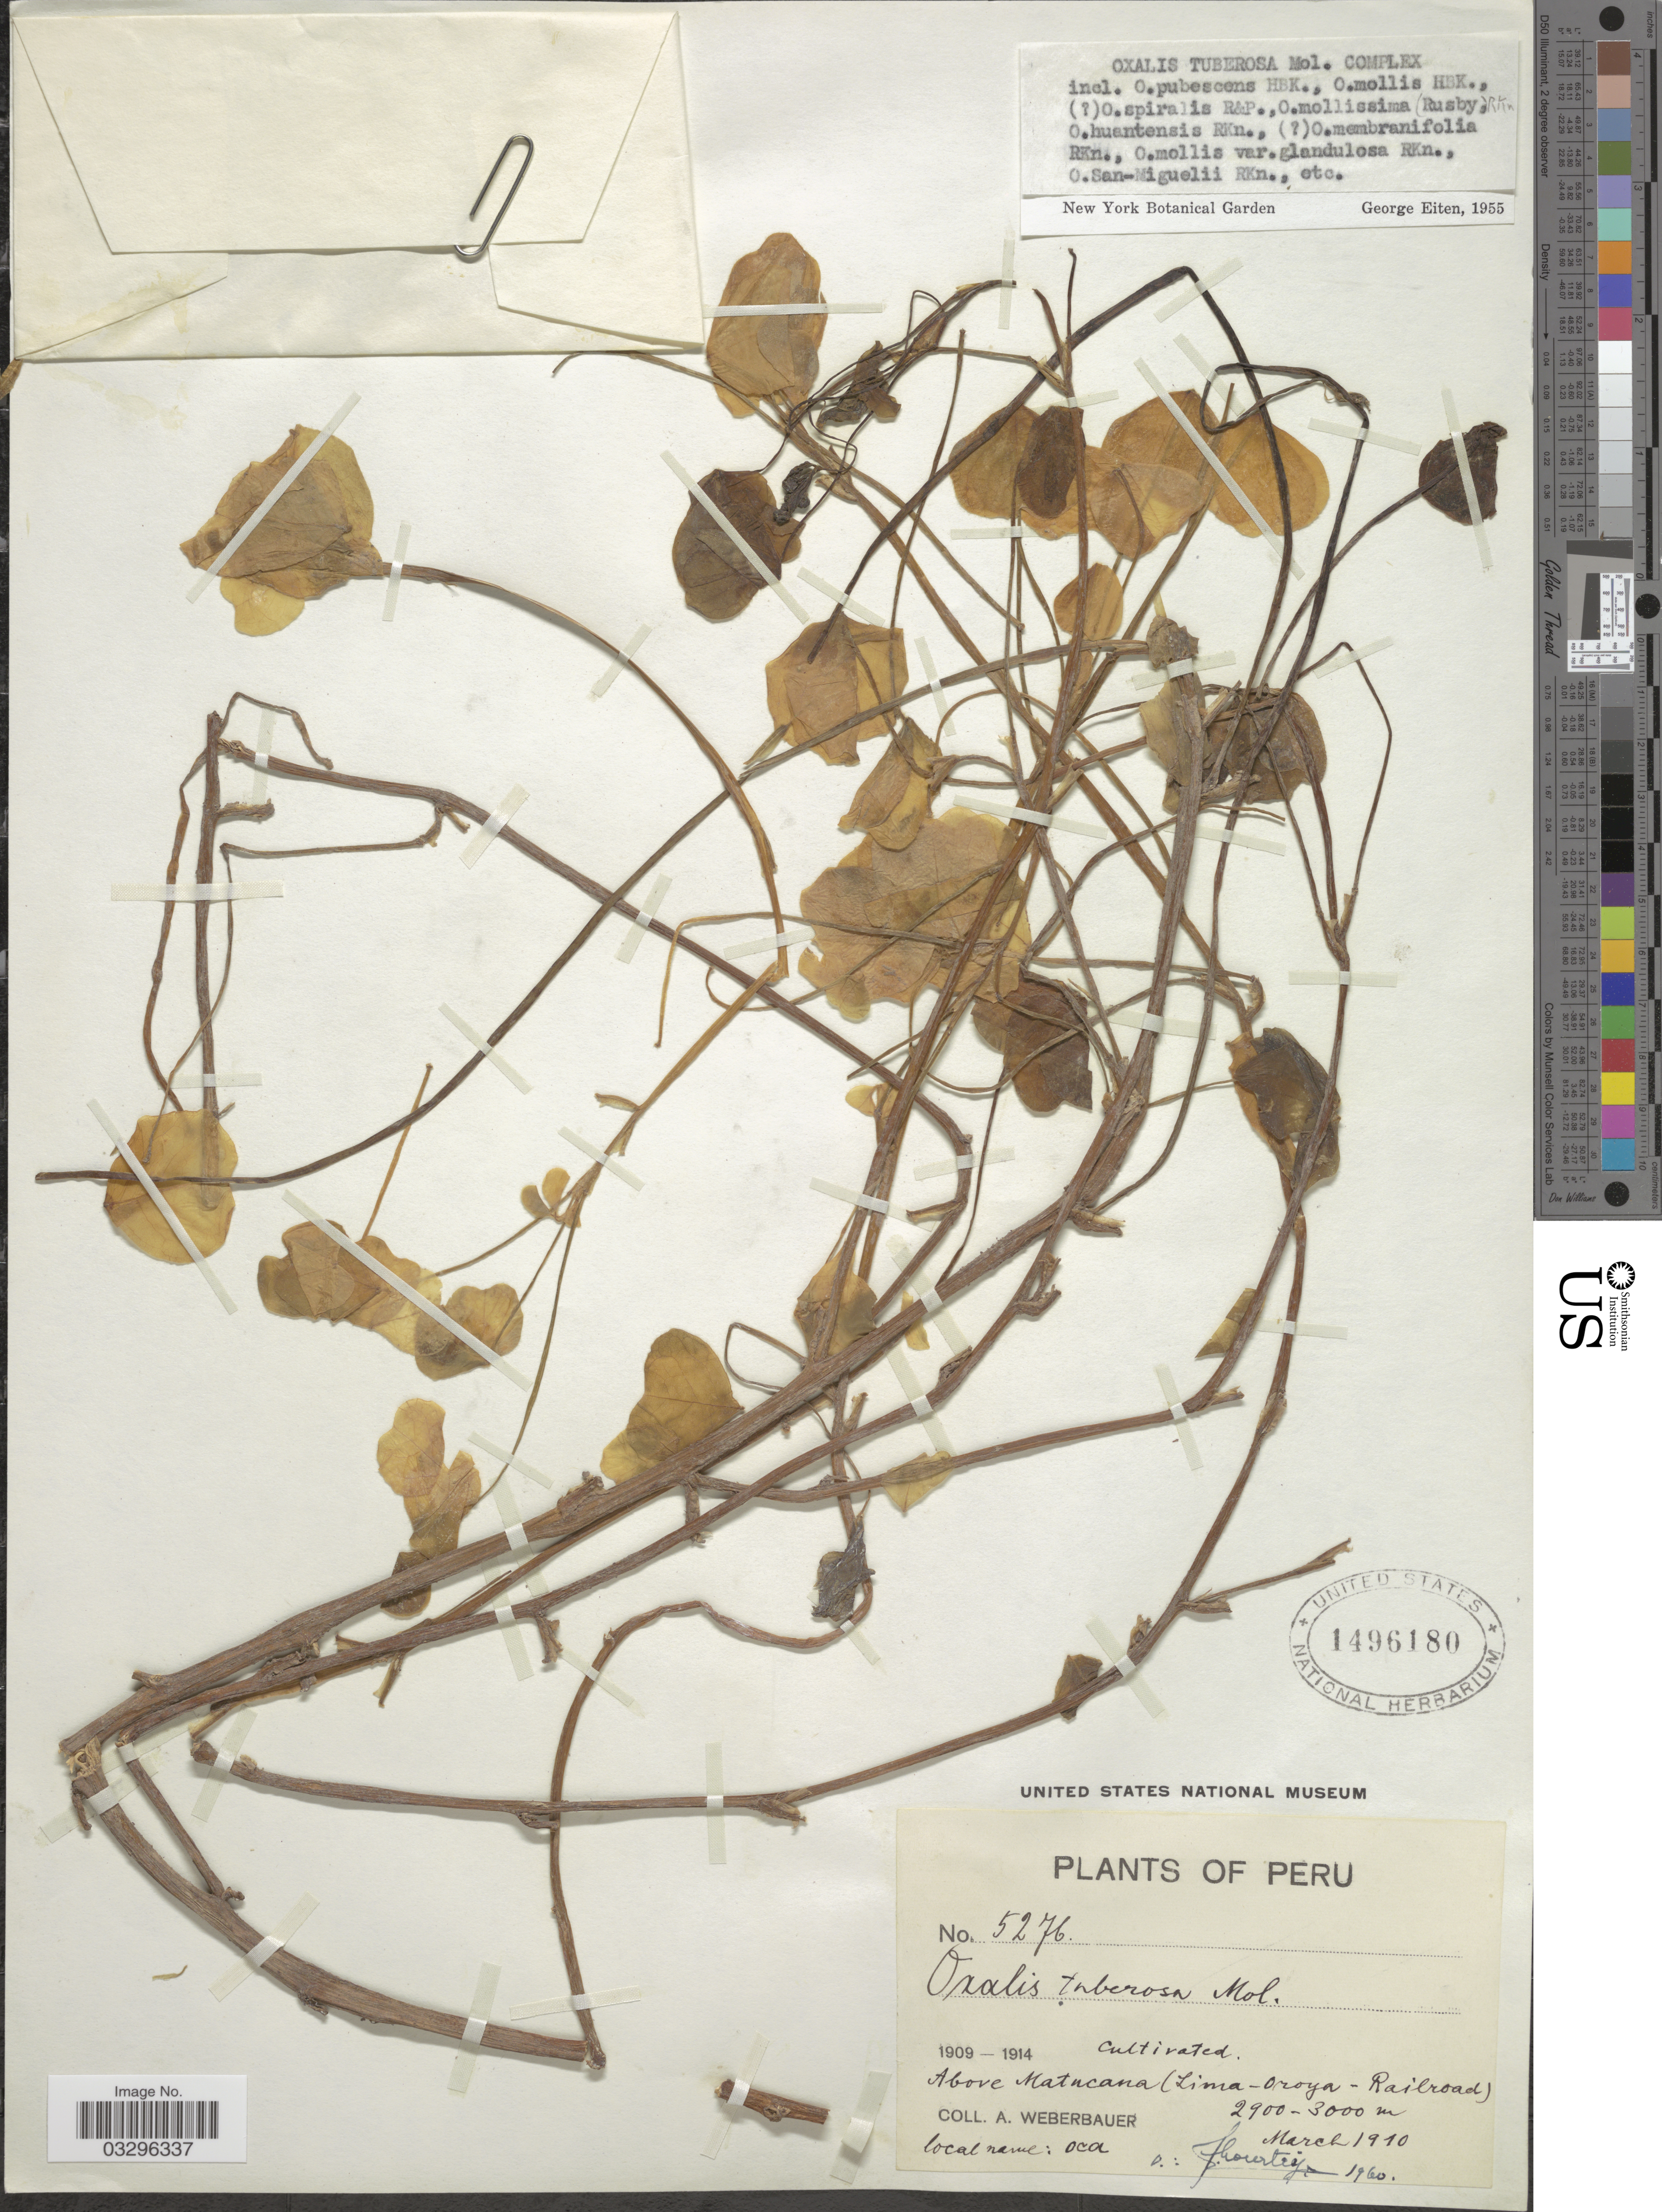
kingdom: Plantae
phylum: Tracheophyta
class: Magnoliopsida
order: Oxalidales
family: Oxalidaceae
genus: Oxalis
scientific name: Oxalis tuberosa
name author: Molina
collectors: A. Weberbauer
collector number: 5276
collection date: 1910-03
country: Peru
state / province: Lima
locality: Above Matucana (Lima-Oroya-Railroad).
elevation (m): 2900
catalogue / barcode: US 1496180